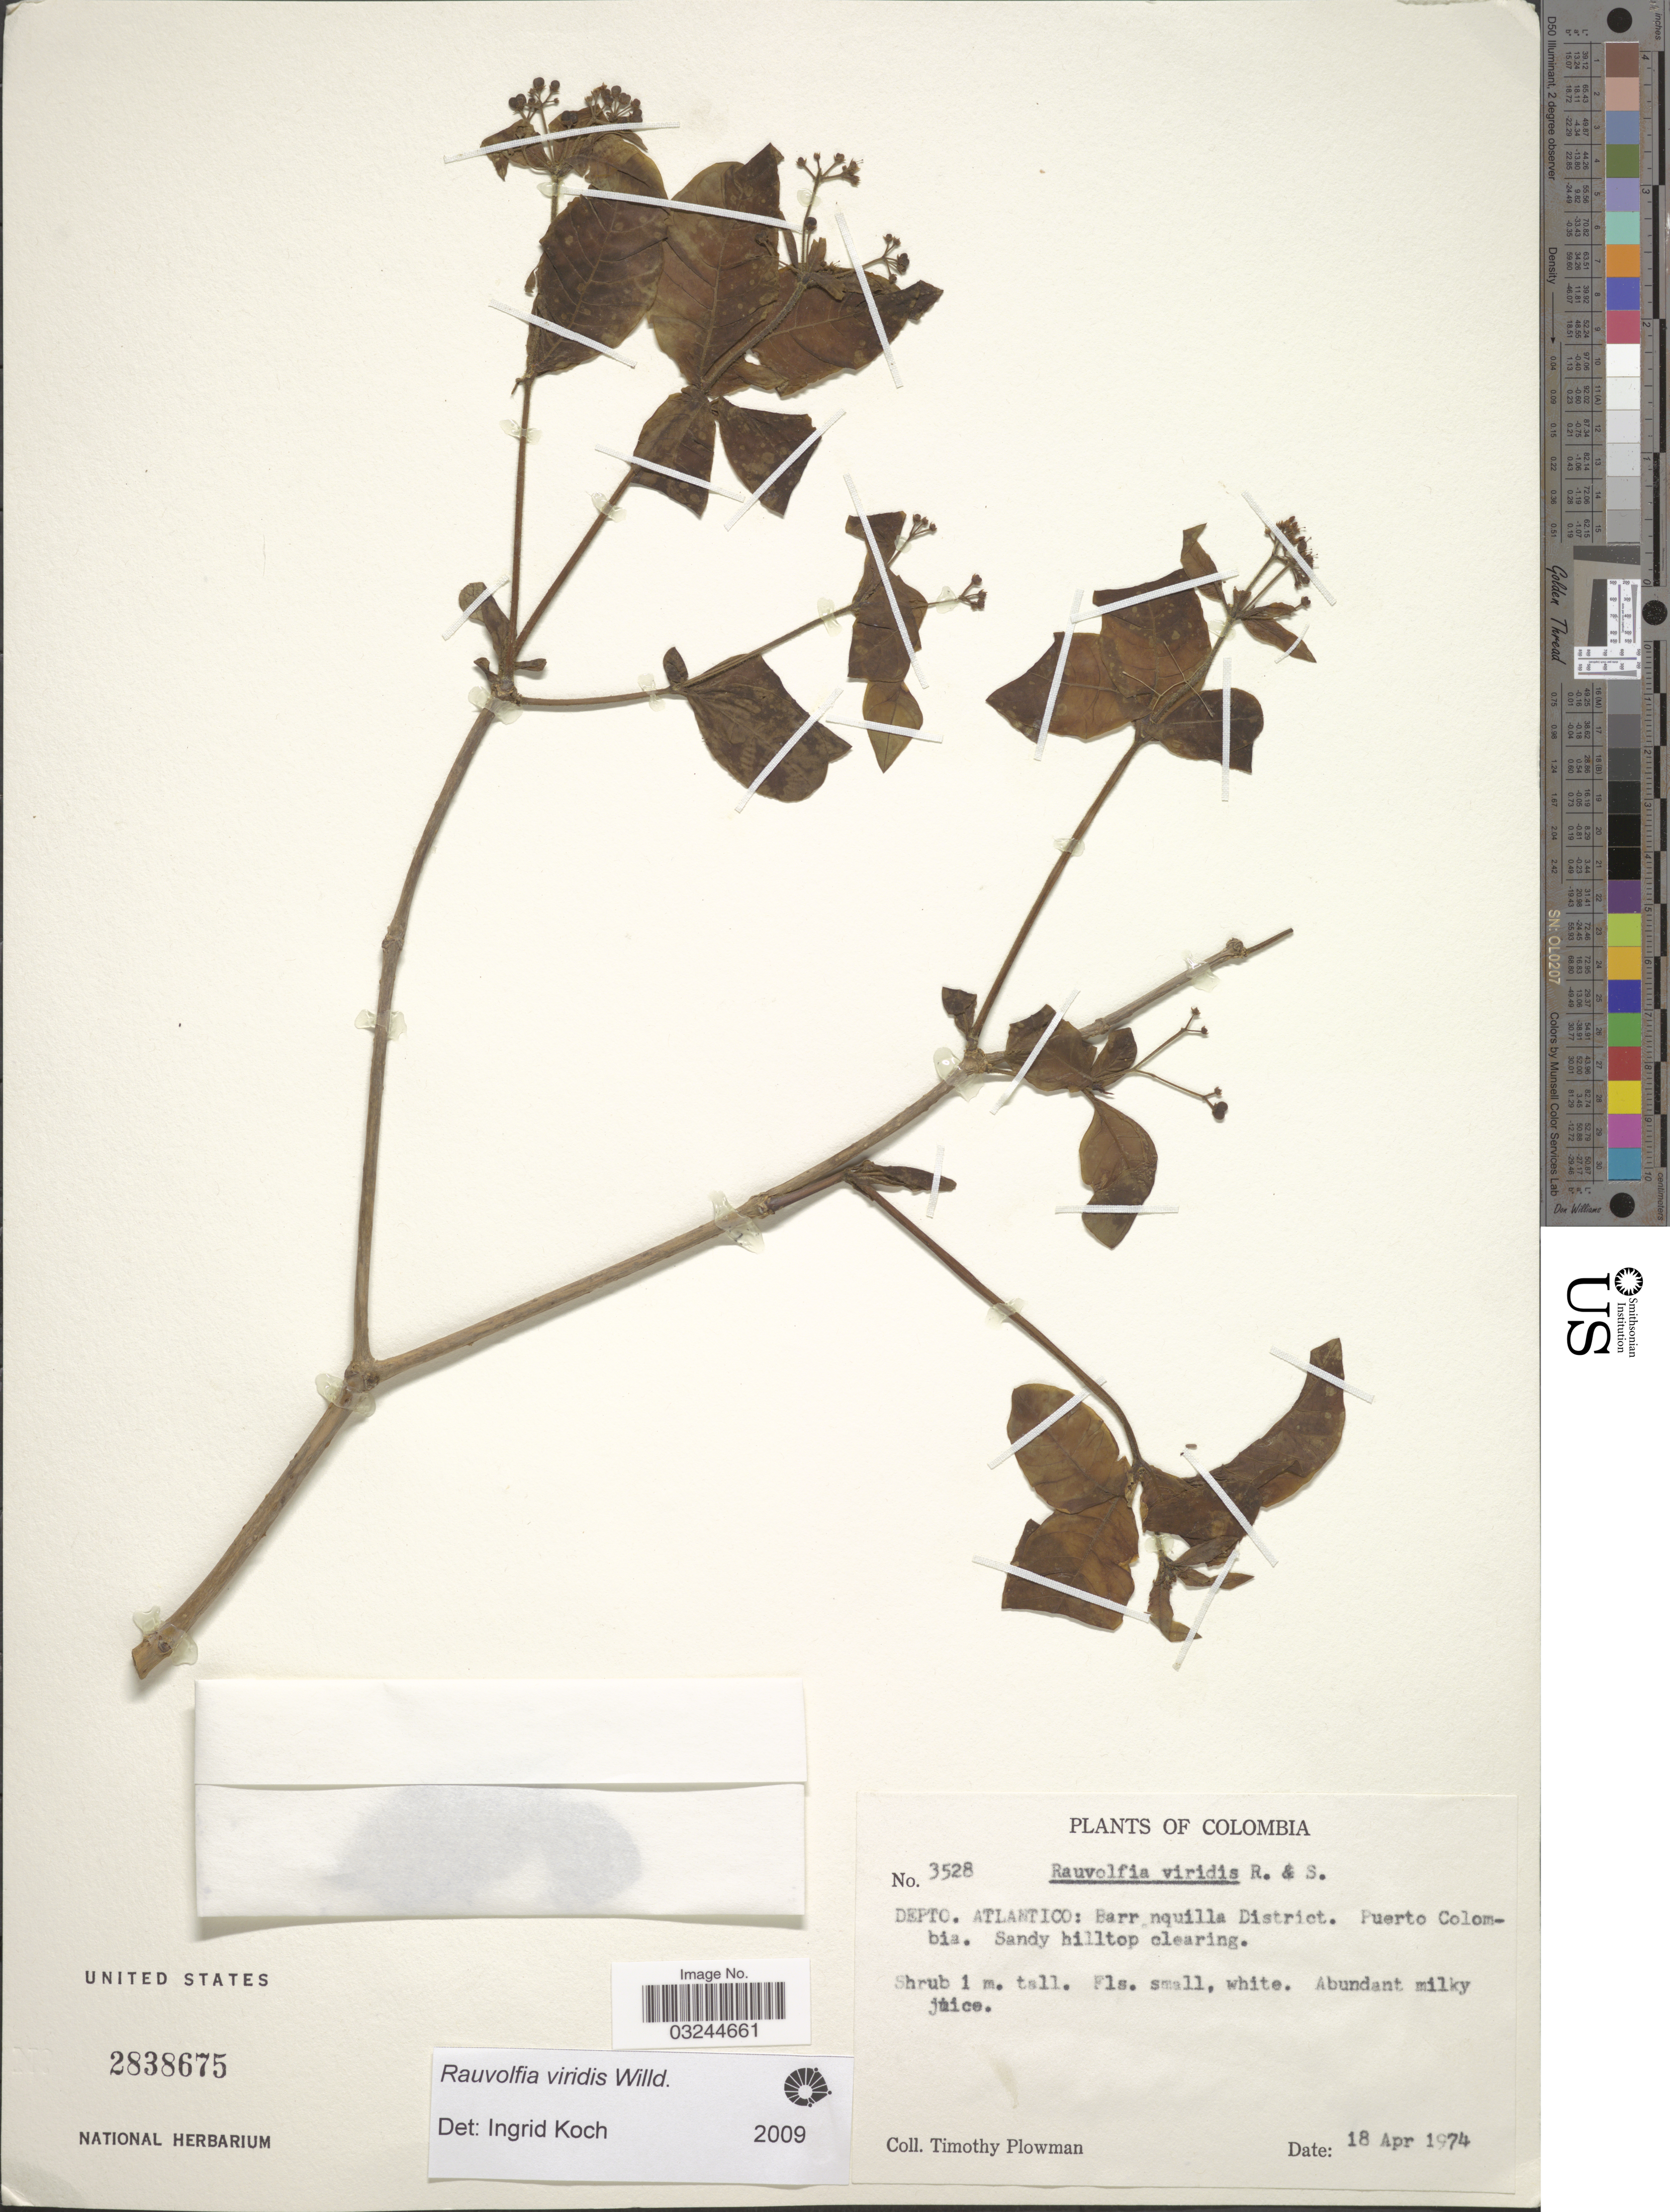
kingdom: Plantae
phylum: Tracheophyta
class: Magnoliopsida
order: Gentianales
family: Apocynaceae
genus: Rauvolfia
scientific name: Rauvolfia viridis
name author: Willd. ex Roem. & Schult.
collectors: T. Plowman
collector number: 3528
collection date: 1974-04-18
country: Colombia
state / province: Atlántico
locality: Depto. Atlantico: Barranquilla District. Puerto Colombia. Sandy hilltop clearing.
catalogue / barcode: US 2838675